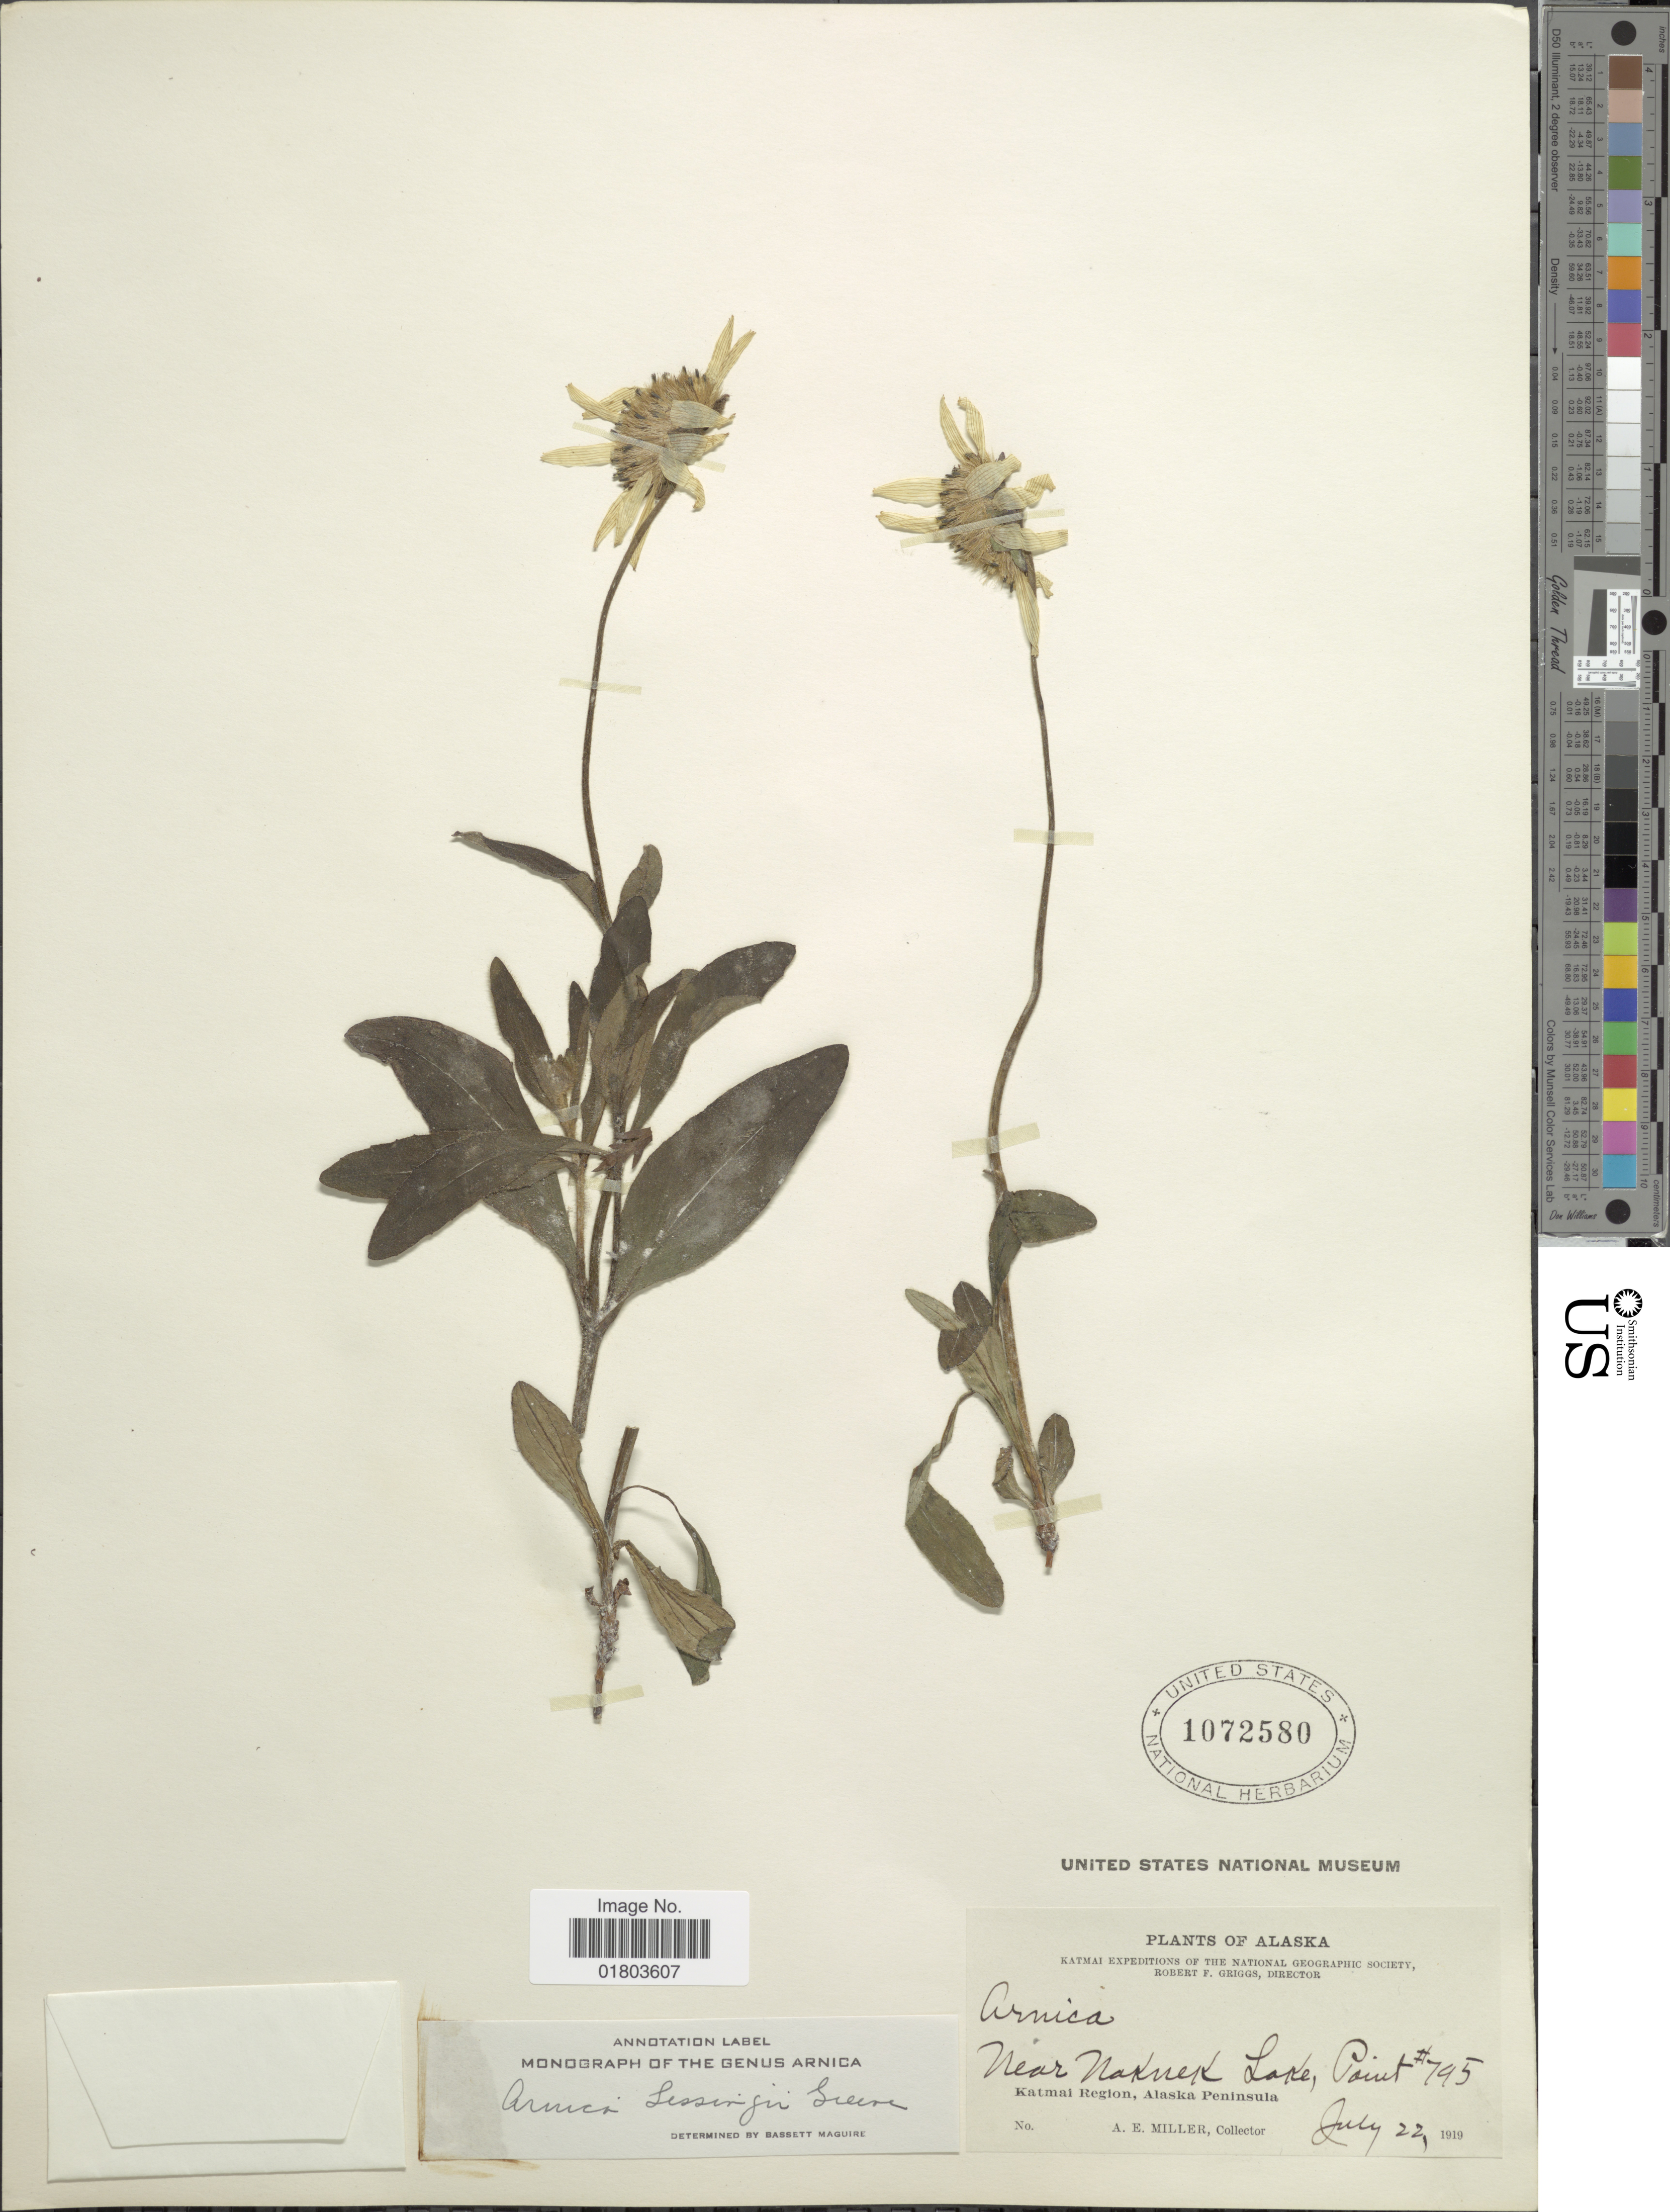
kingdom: Plantae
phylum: Tracheophyta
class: Magnoliopsida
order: Asterales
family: Asteraceae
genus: Arnica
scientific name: Arnica lessingii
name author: (Torr. & A. Gray) Greene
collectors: A. E. Miller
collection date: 1919-07-22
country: United States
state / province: Alaska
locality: Near Naknek lake, Point # 795, katmai Region, Alaska Peninsula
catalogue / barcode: US 1072580